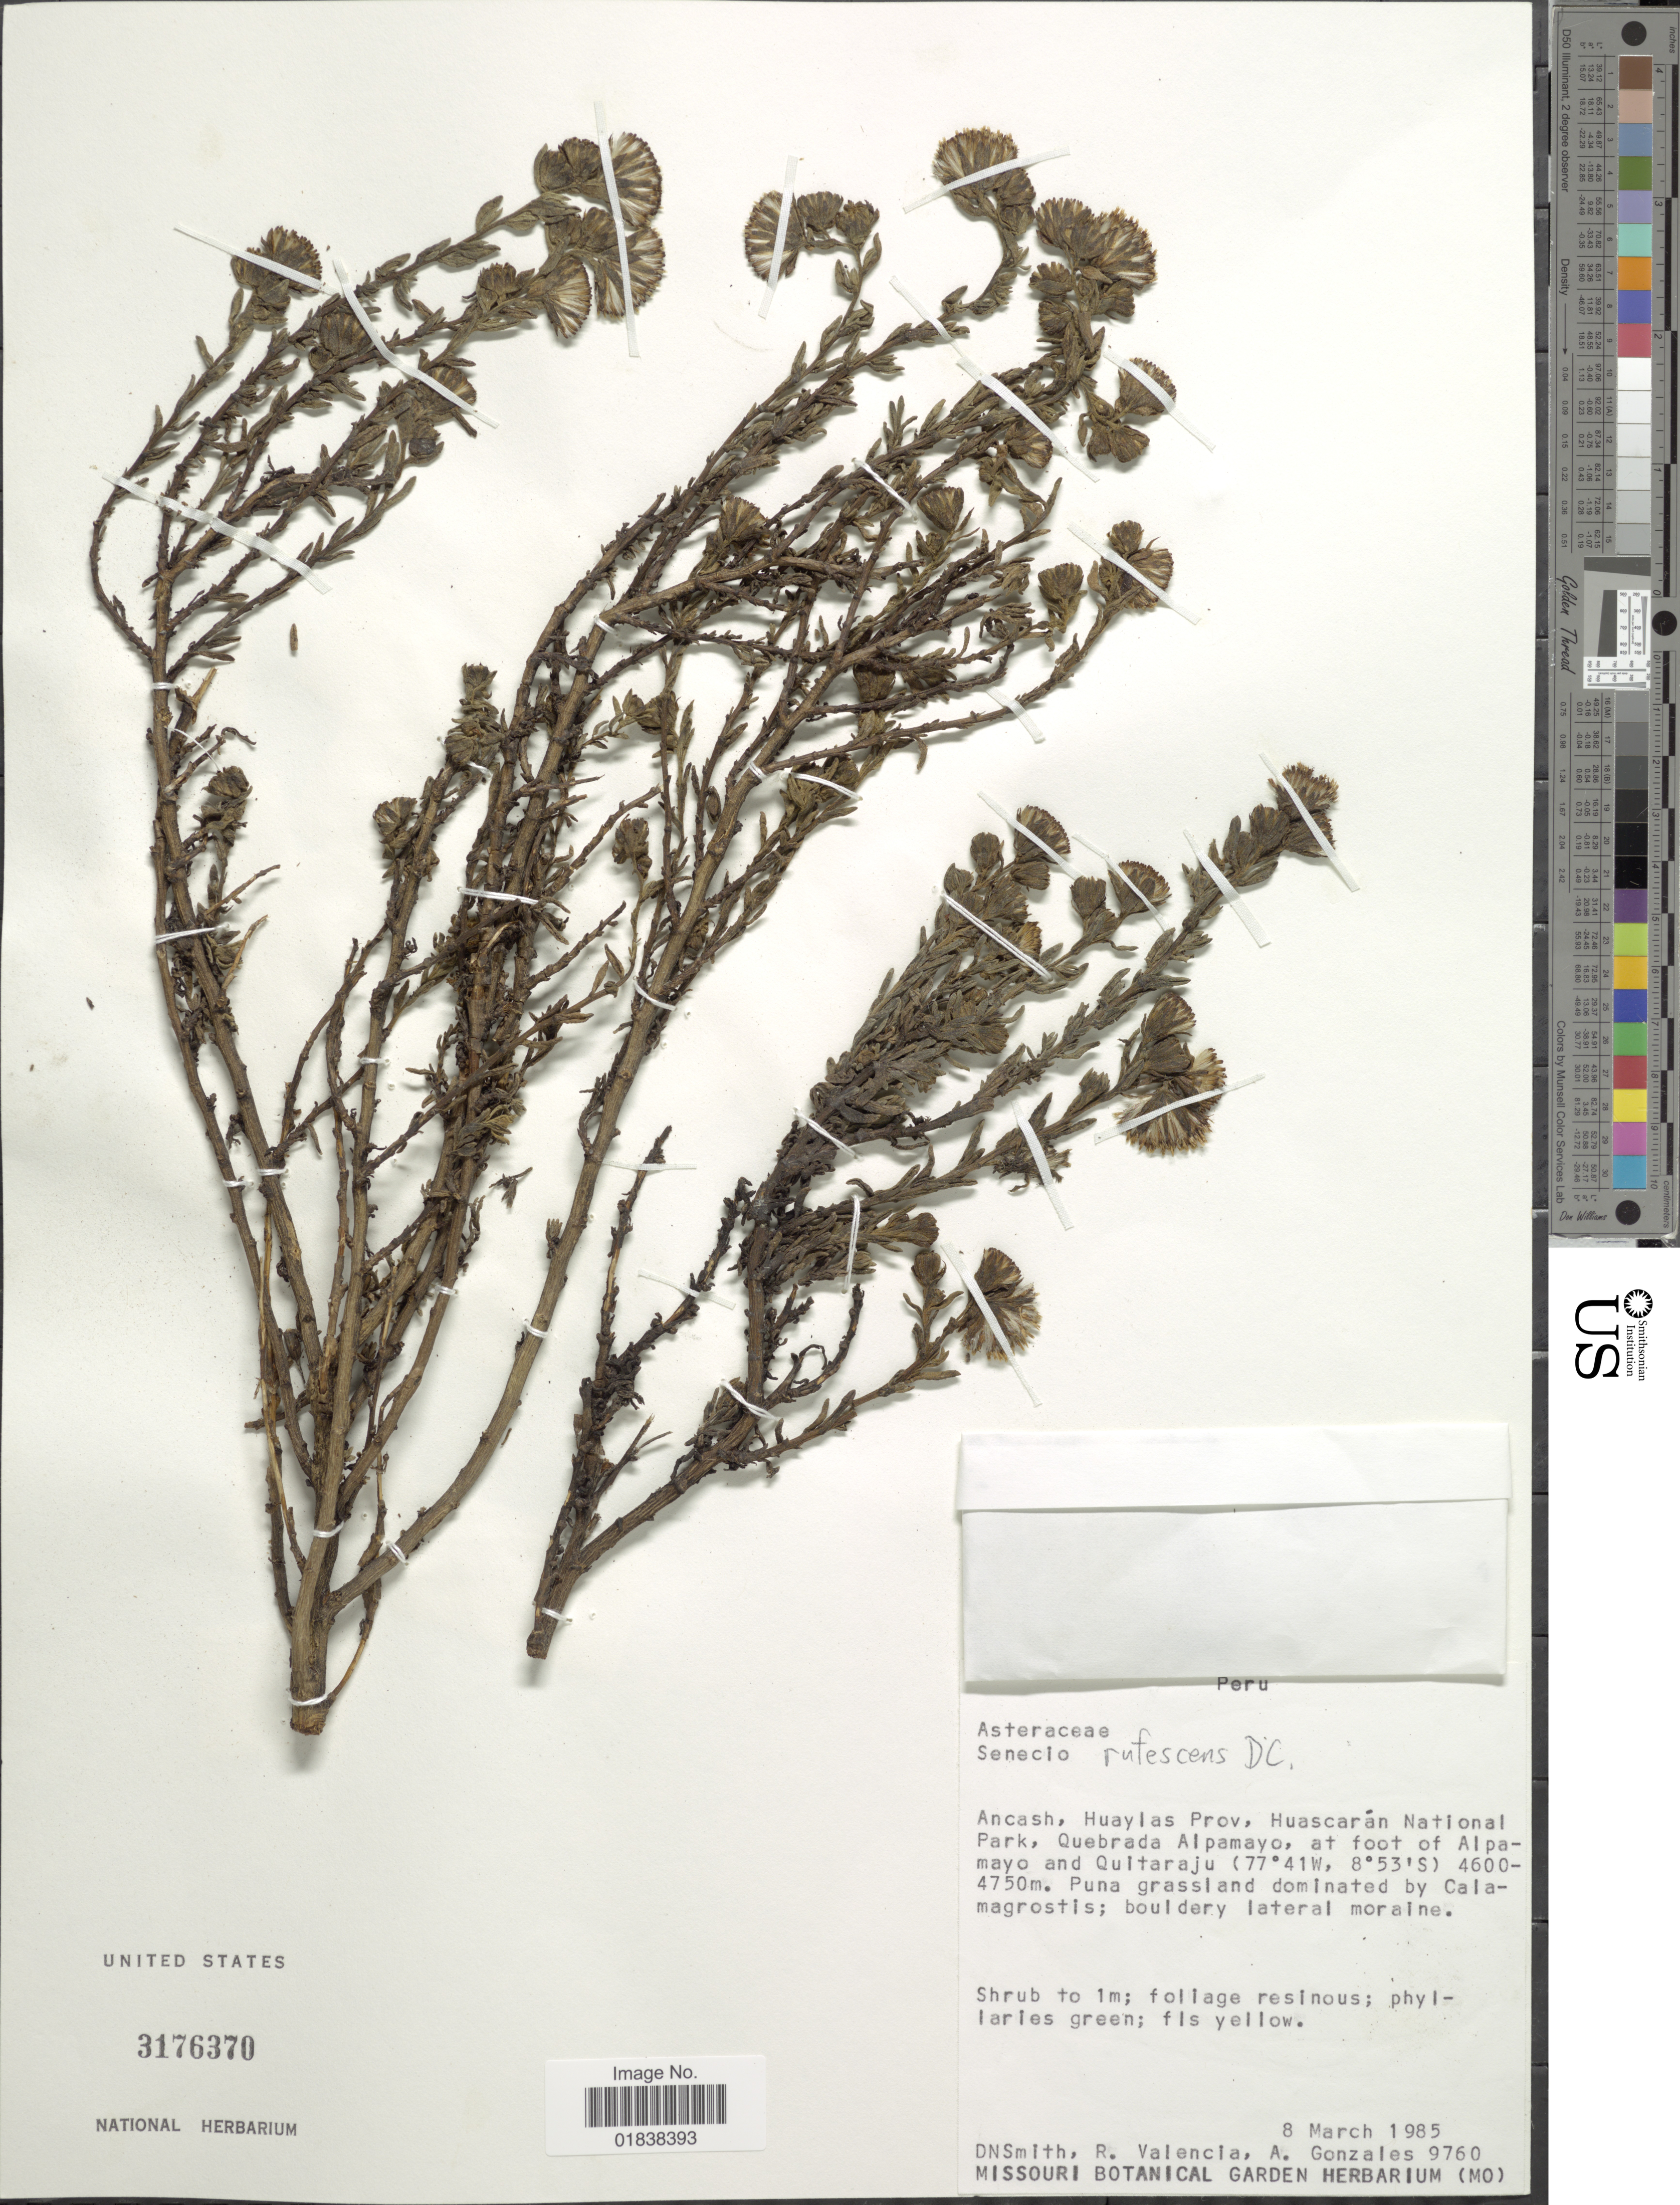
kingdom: Plantae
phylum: Tracheophyta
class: Magnoliopsida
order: Asterales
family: Asteraceae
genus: Senecio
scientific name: Senecio rufescens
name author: DC.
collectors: D. Smith, R. Valencia & A. Gonzáles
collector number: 9760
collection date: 1985-03-08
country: Peru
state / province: Ancash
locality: Huaylas Prov., Huascaran National Park, Quebrada Alpamayo, at foot of Alpamayo and Quitaraju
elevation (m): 4600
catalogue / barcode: US 3176370